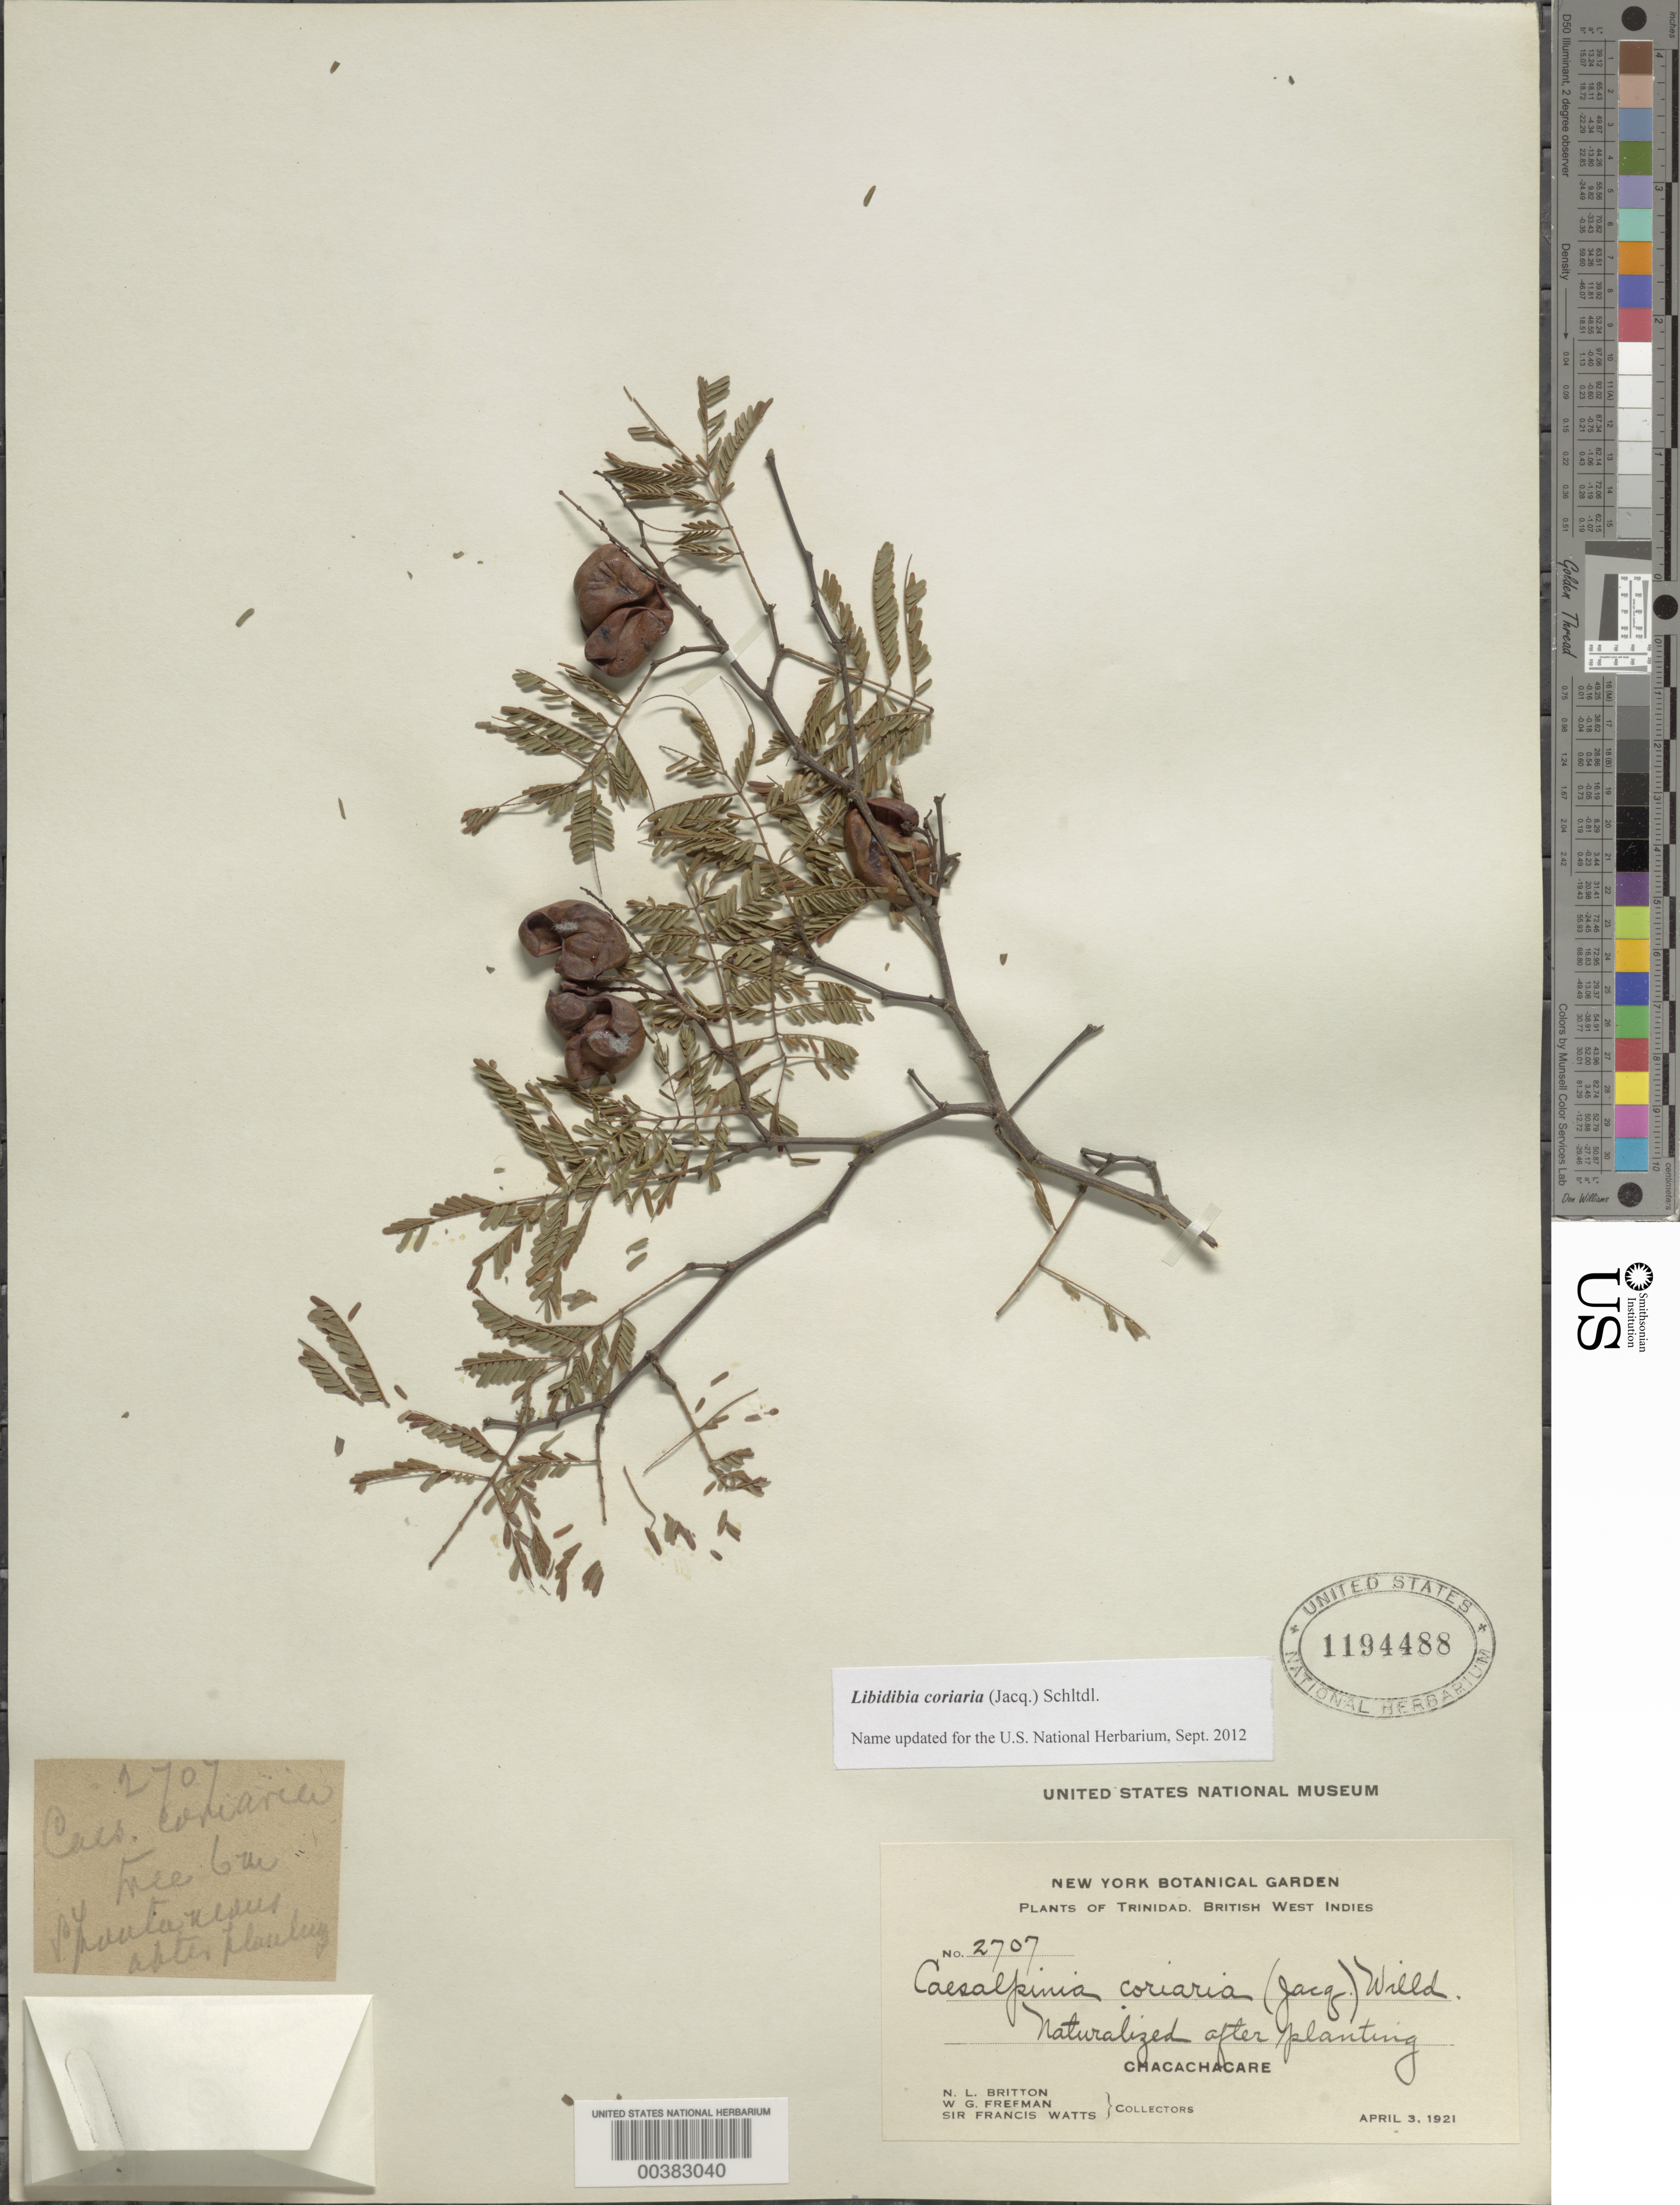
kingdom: Plantae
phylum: Tracheophyta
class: Magnoliopsida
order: Fabales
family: Fabaceae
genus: Libidibia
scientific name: Libidibia coriaria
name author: (Jacq.) Schltdl.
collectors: N. Britton, W. Freeman & F. Watts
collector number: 2707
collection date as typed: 03 Apr 1921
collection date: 1921-04-03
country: Trinidad and Tobago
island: Trinidad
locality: Chacachacare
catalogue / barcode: US 1194488